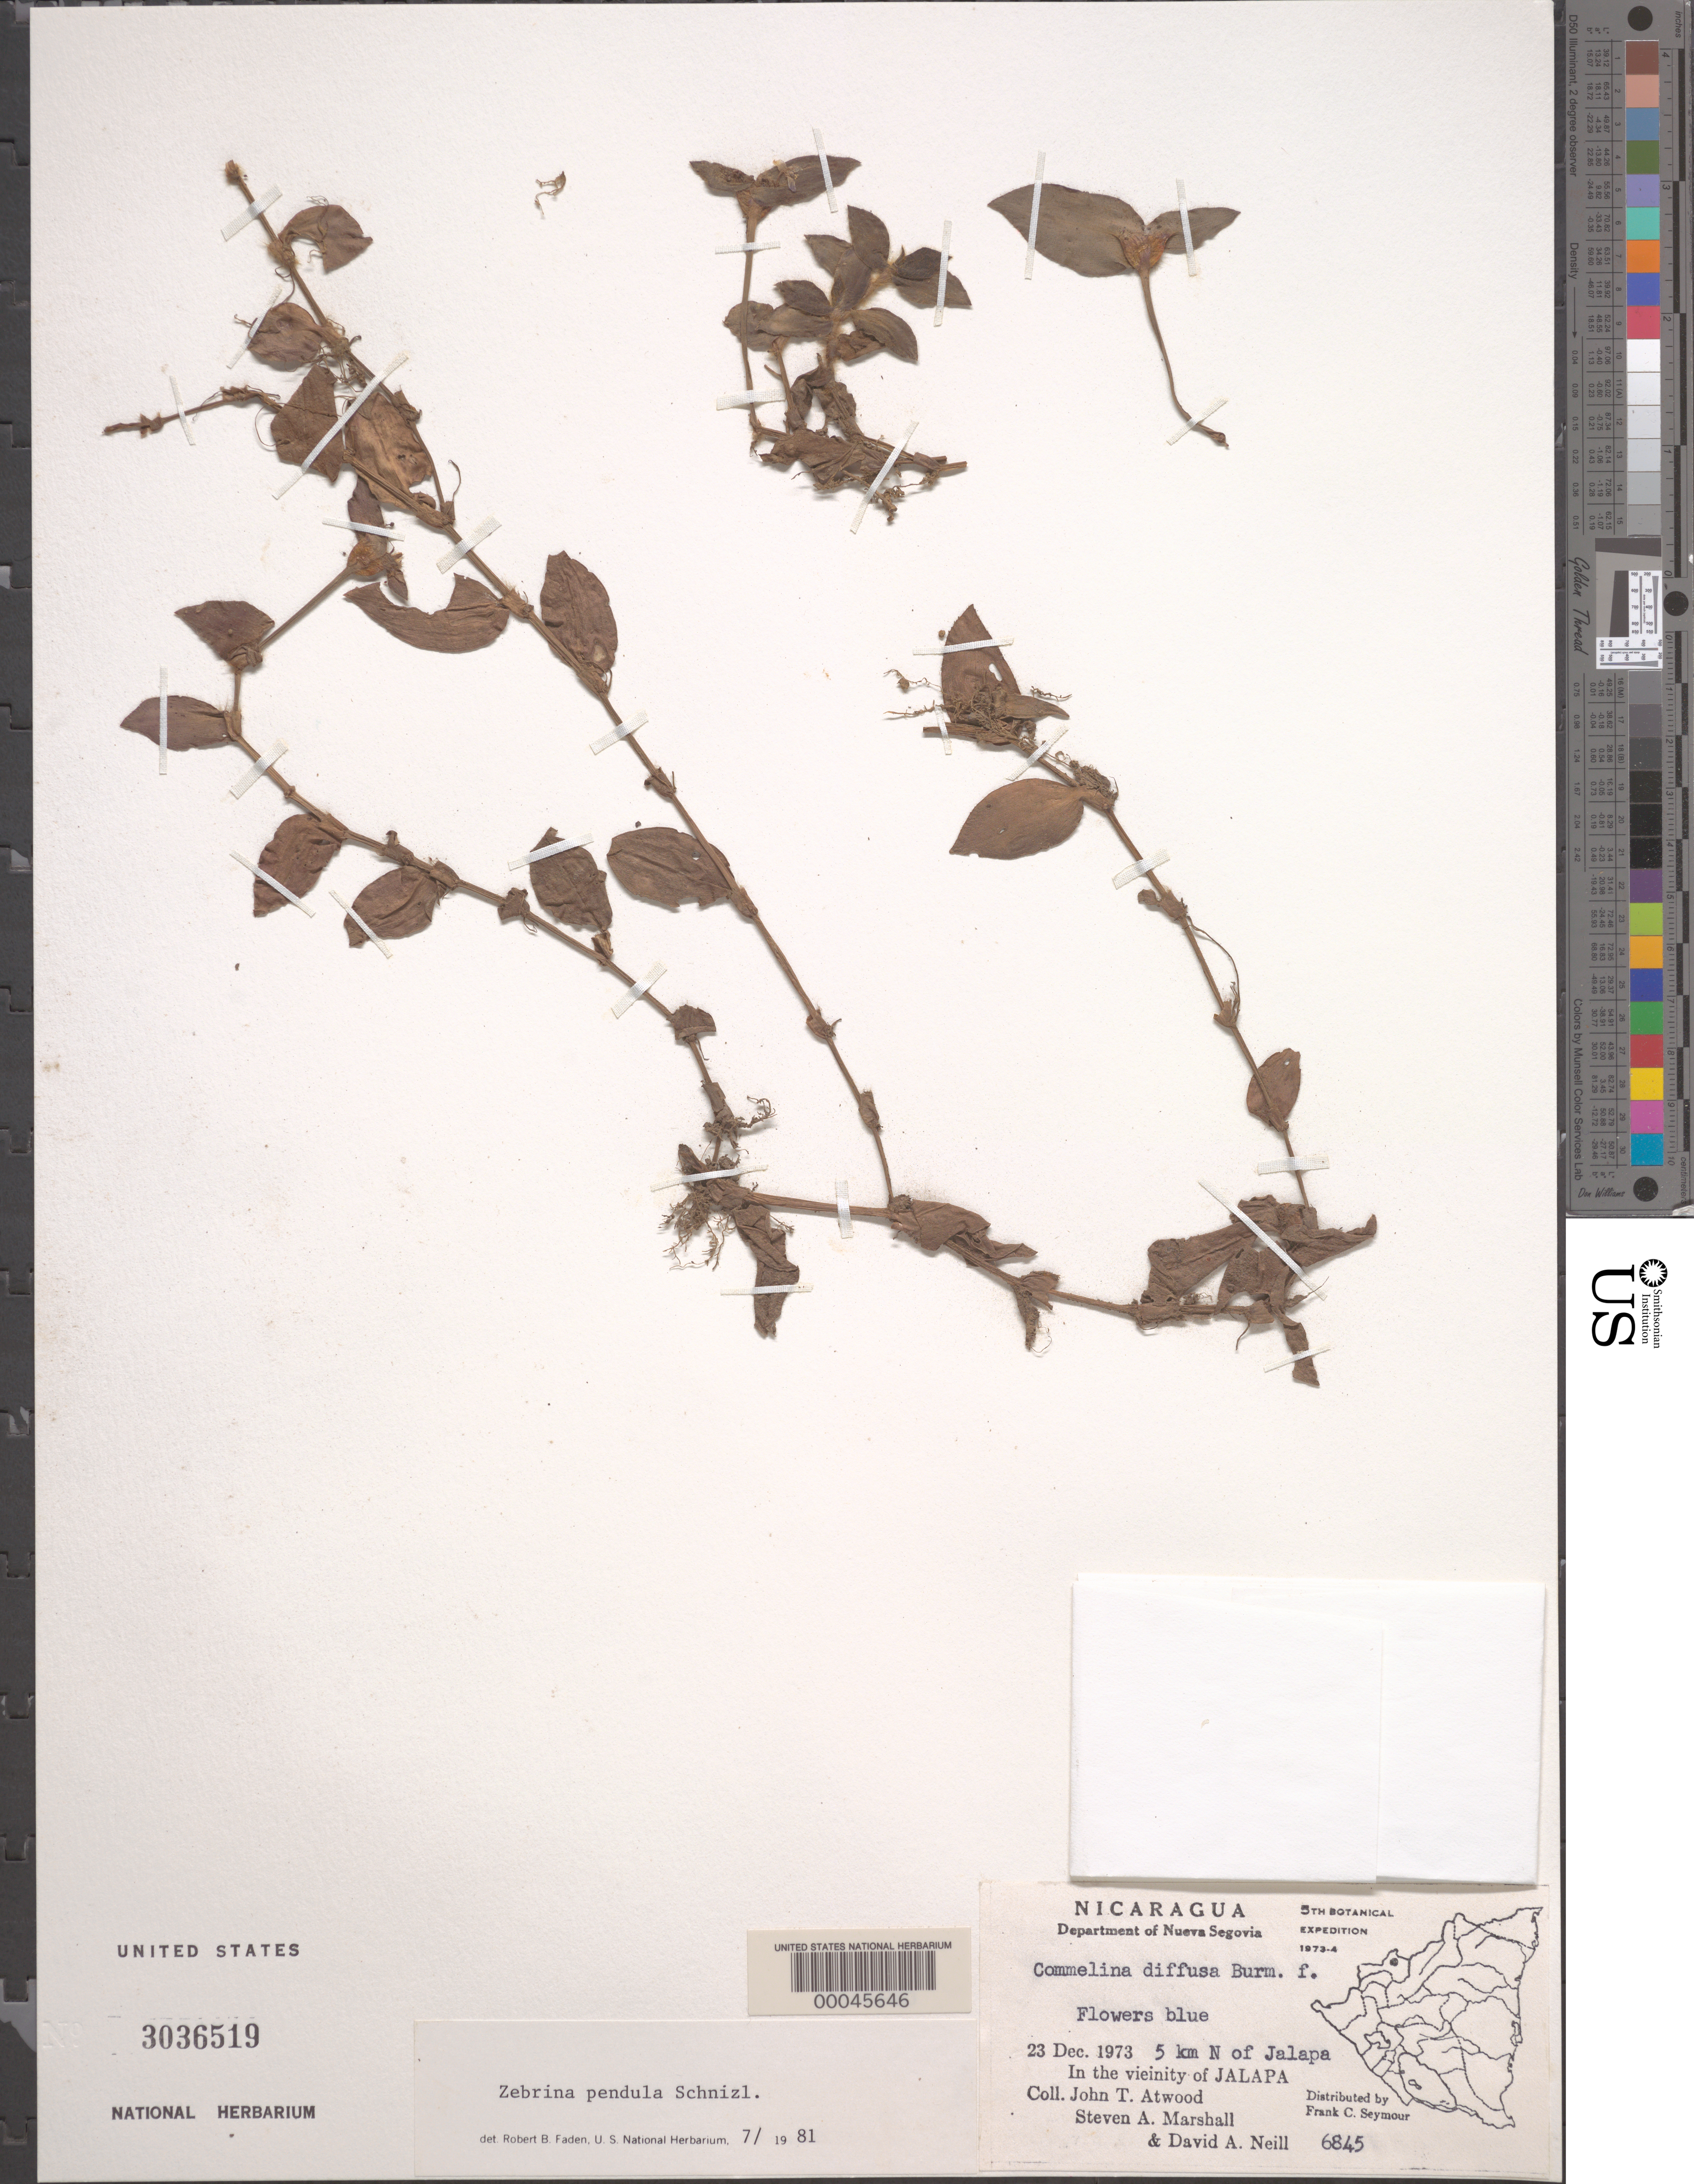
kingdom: Plantae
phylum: Tracheophyta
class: Liliopsida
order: Commelinales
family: Commelinaceae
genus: Tradescantia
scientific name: Tradescantia zebrina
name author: Bosse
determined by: Faden, Robert B., (US), Smithsonian Institution - National Museum of Natural History (UNITED STATES)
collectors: J. T. Atwood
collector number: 6845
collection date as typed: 23 Dec 1973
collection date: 1973-12-23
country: Nicaragua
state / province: Nueva Segovia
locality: N of jalapa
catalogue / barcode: US 3036519